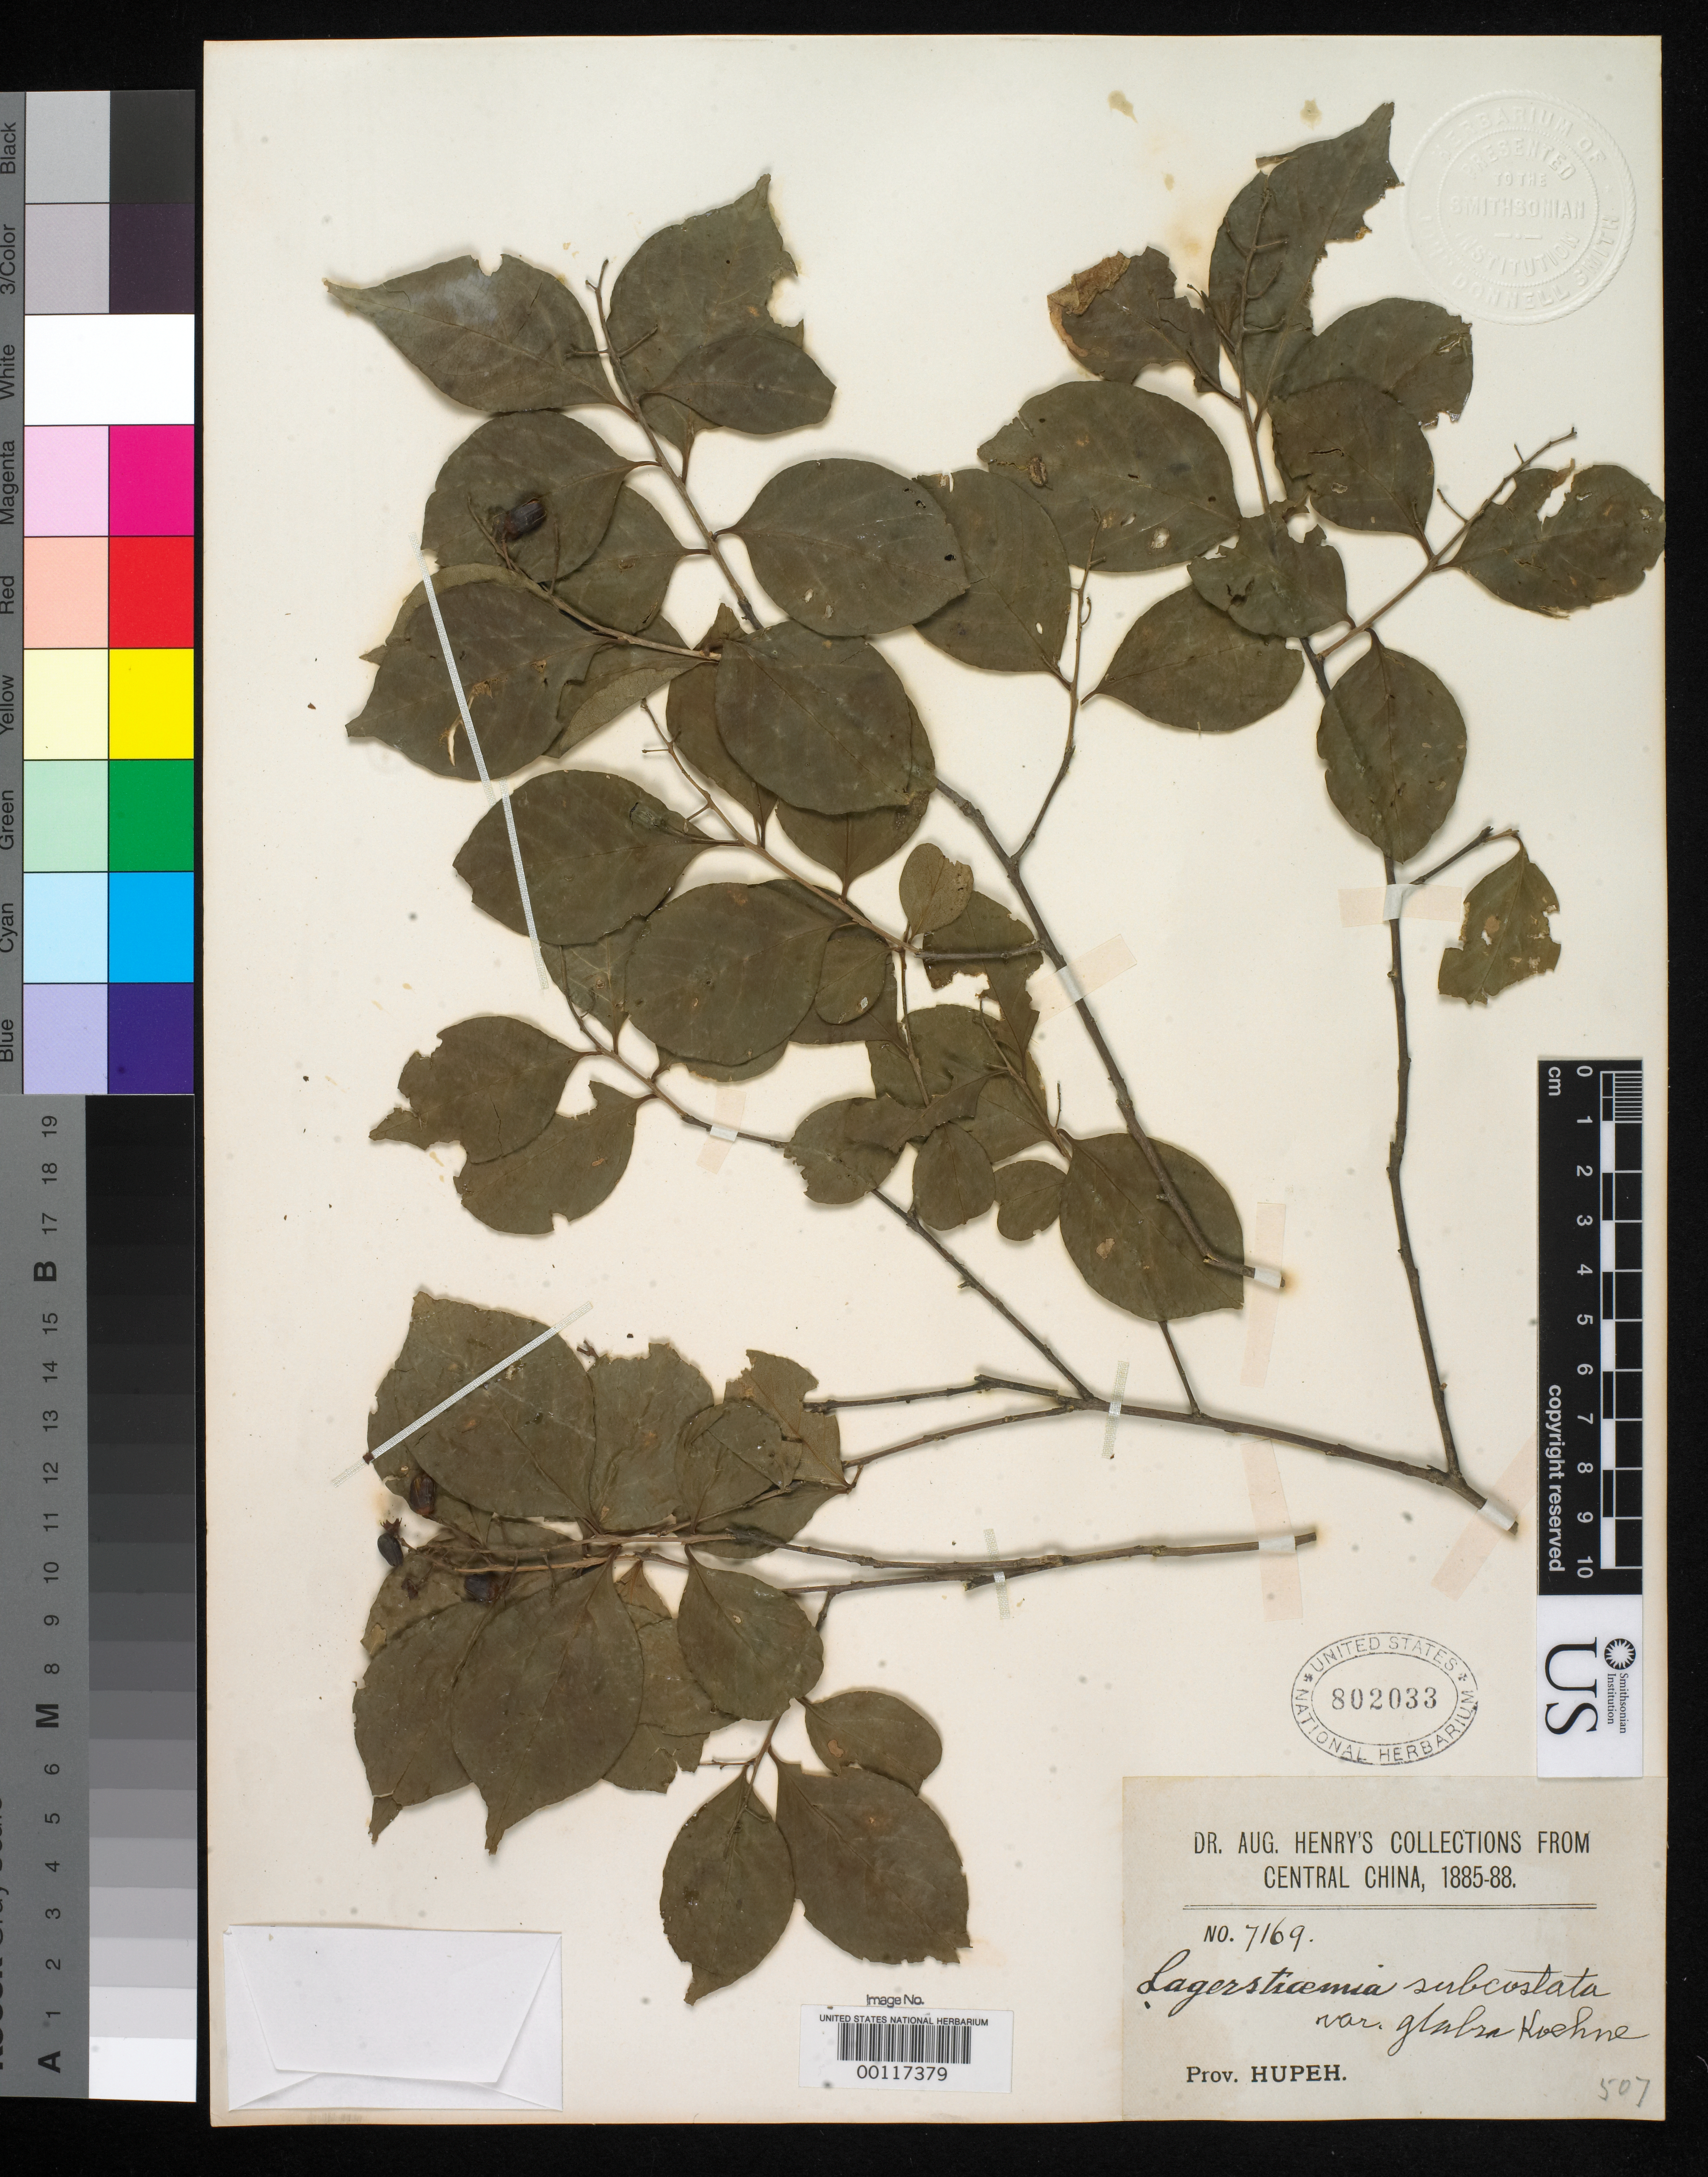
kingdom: Plantae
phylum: Tracheophyta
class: Magnoliopsida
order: Myrtales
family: Lythraceae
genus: Lagerstroemia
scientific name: Lagerstroemia subcostata var. glabra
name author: Koehne in Engl.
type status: Isosyntype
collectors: A. Henry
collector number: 7169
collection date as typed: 1885 to -- --- 1888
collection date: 1885/1888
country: China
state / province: Hubei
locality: Patung, Wan-liv, Yangtse River.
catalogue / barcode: US 802033